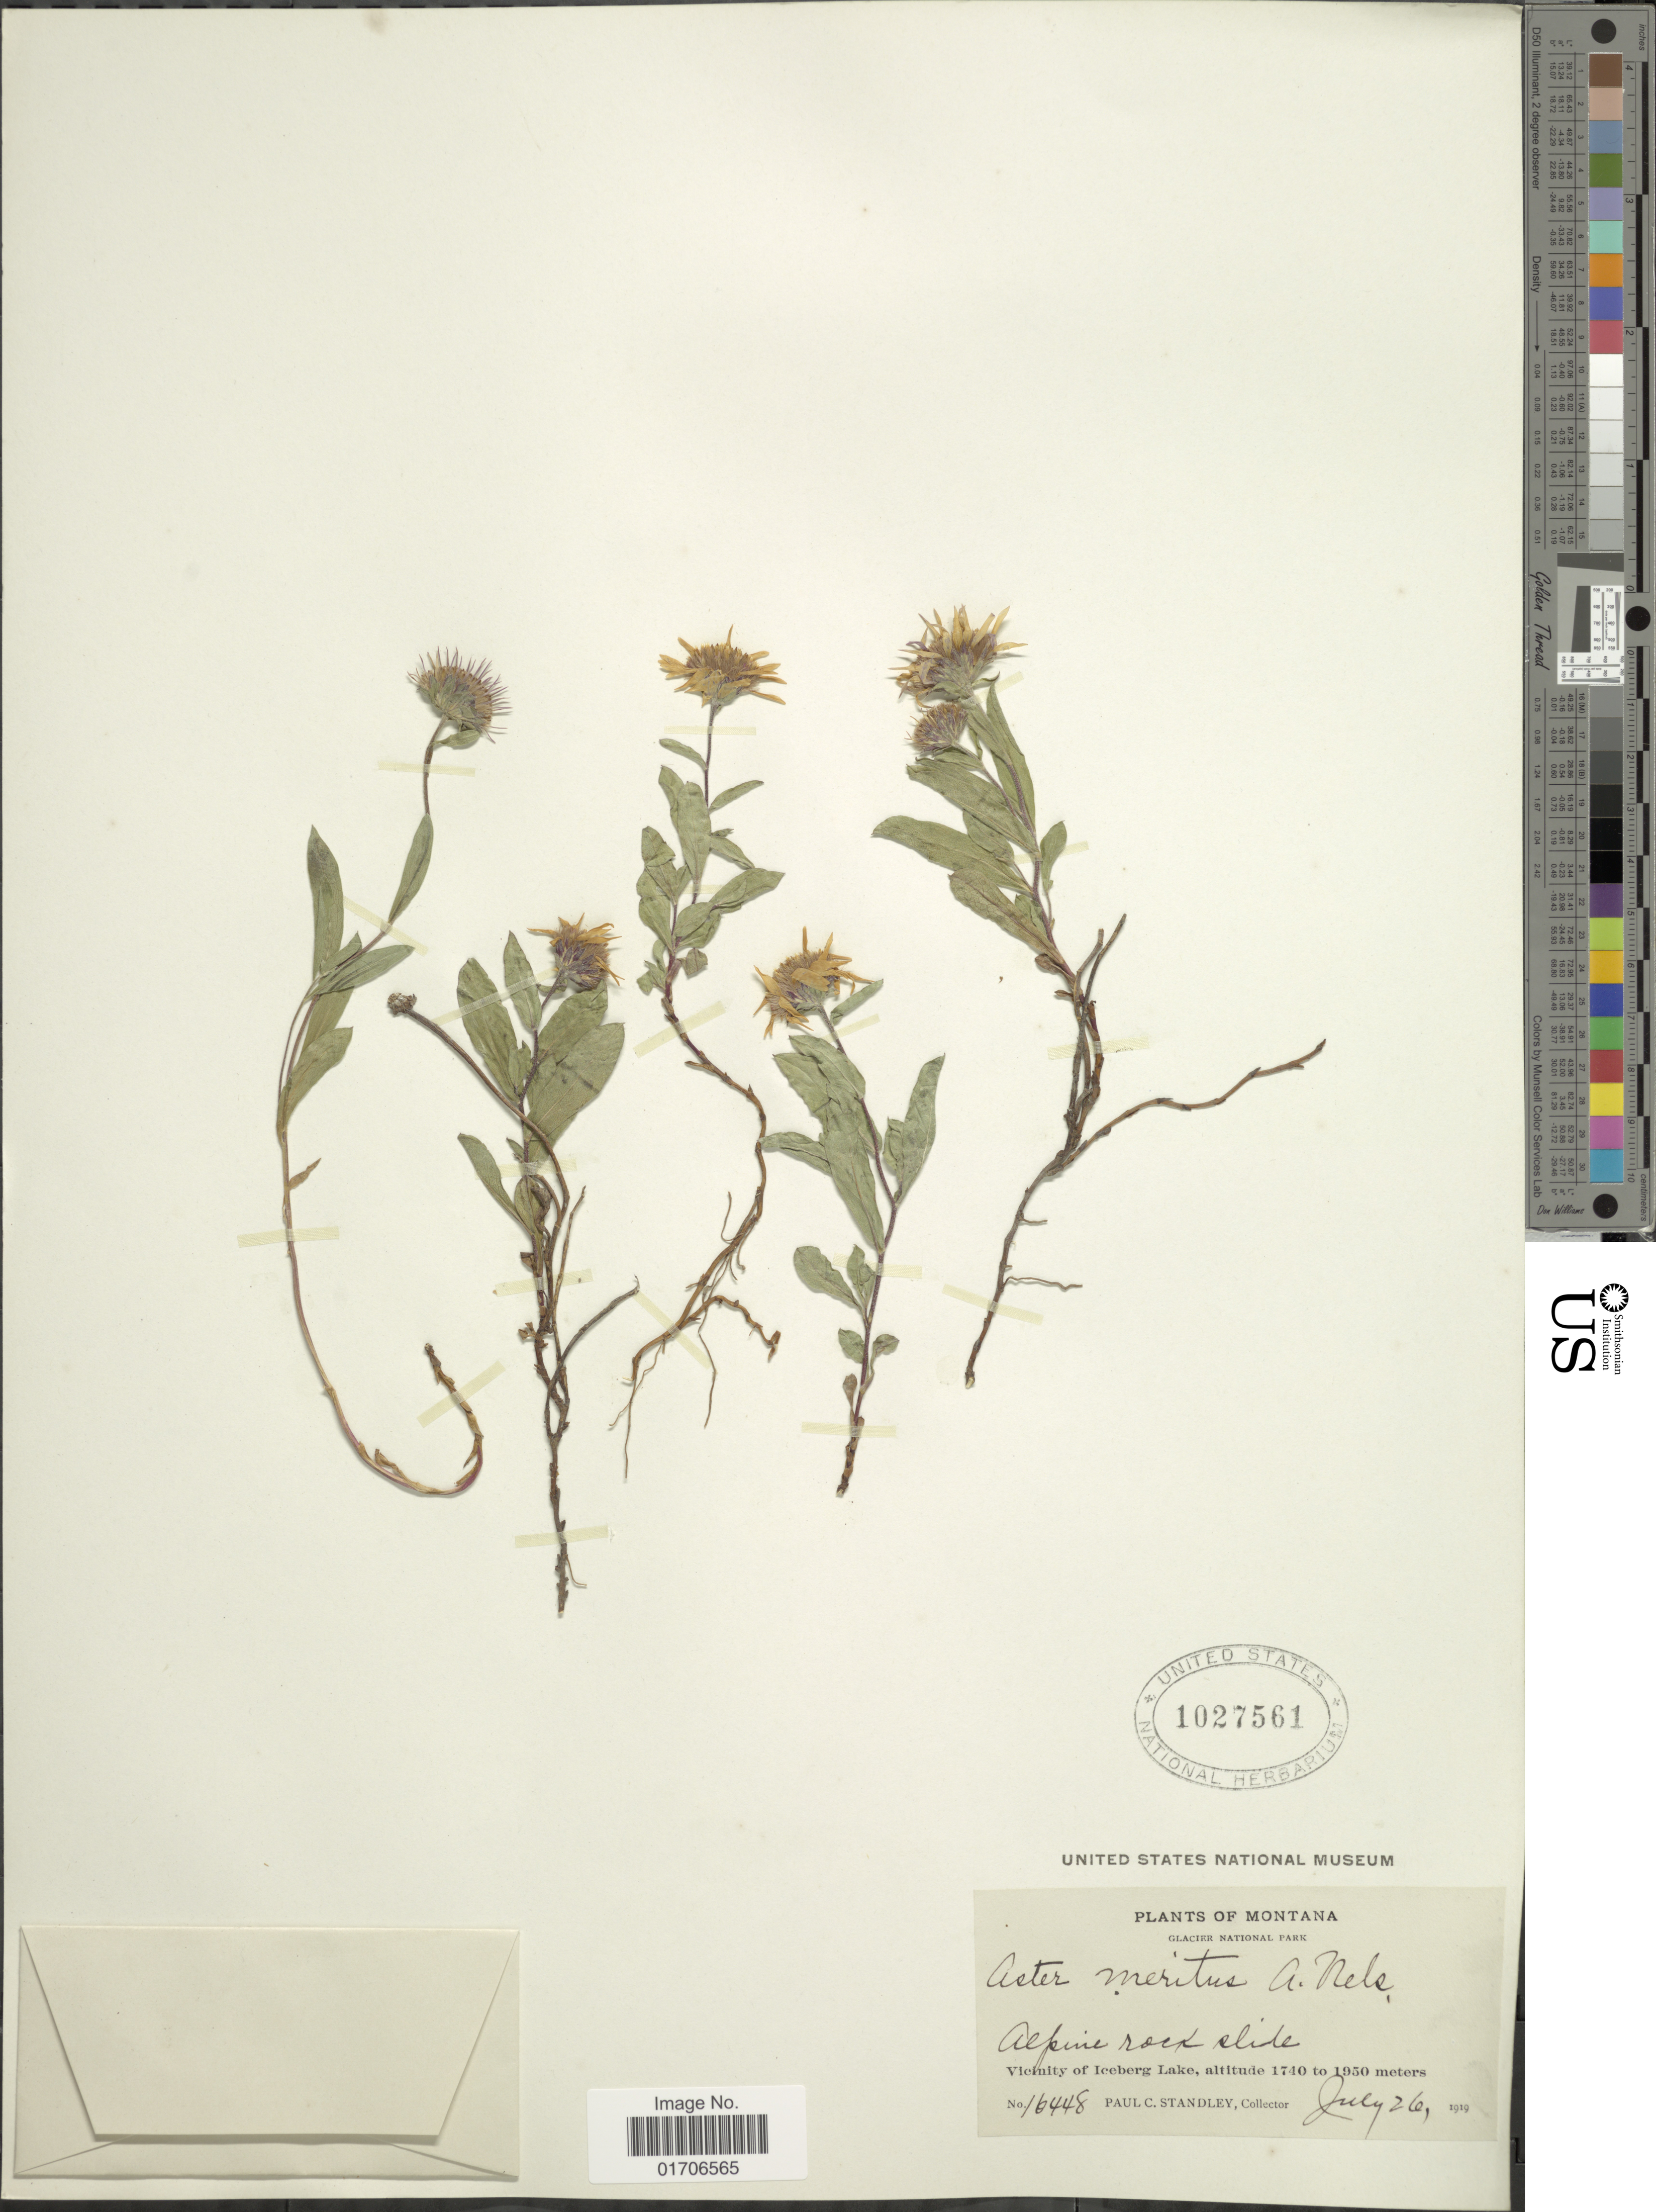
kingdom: Plantae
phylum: Tracheophyta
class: Magnoliopsida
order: Asterales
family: Asteraceae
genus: Eurybia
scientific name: Eurybia merita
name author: (A. Nelson) G.L. Nesom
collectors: P. C. Standley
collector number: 16448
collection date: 1919-07-26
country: United States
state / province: Montana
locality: Glacier National Park. Vicinity of Iceberg Lake.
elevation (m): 1740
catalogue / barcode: US 1027561